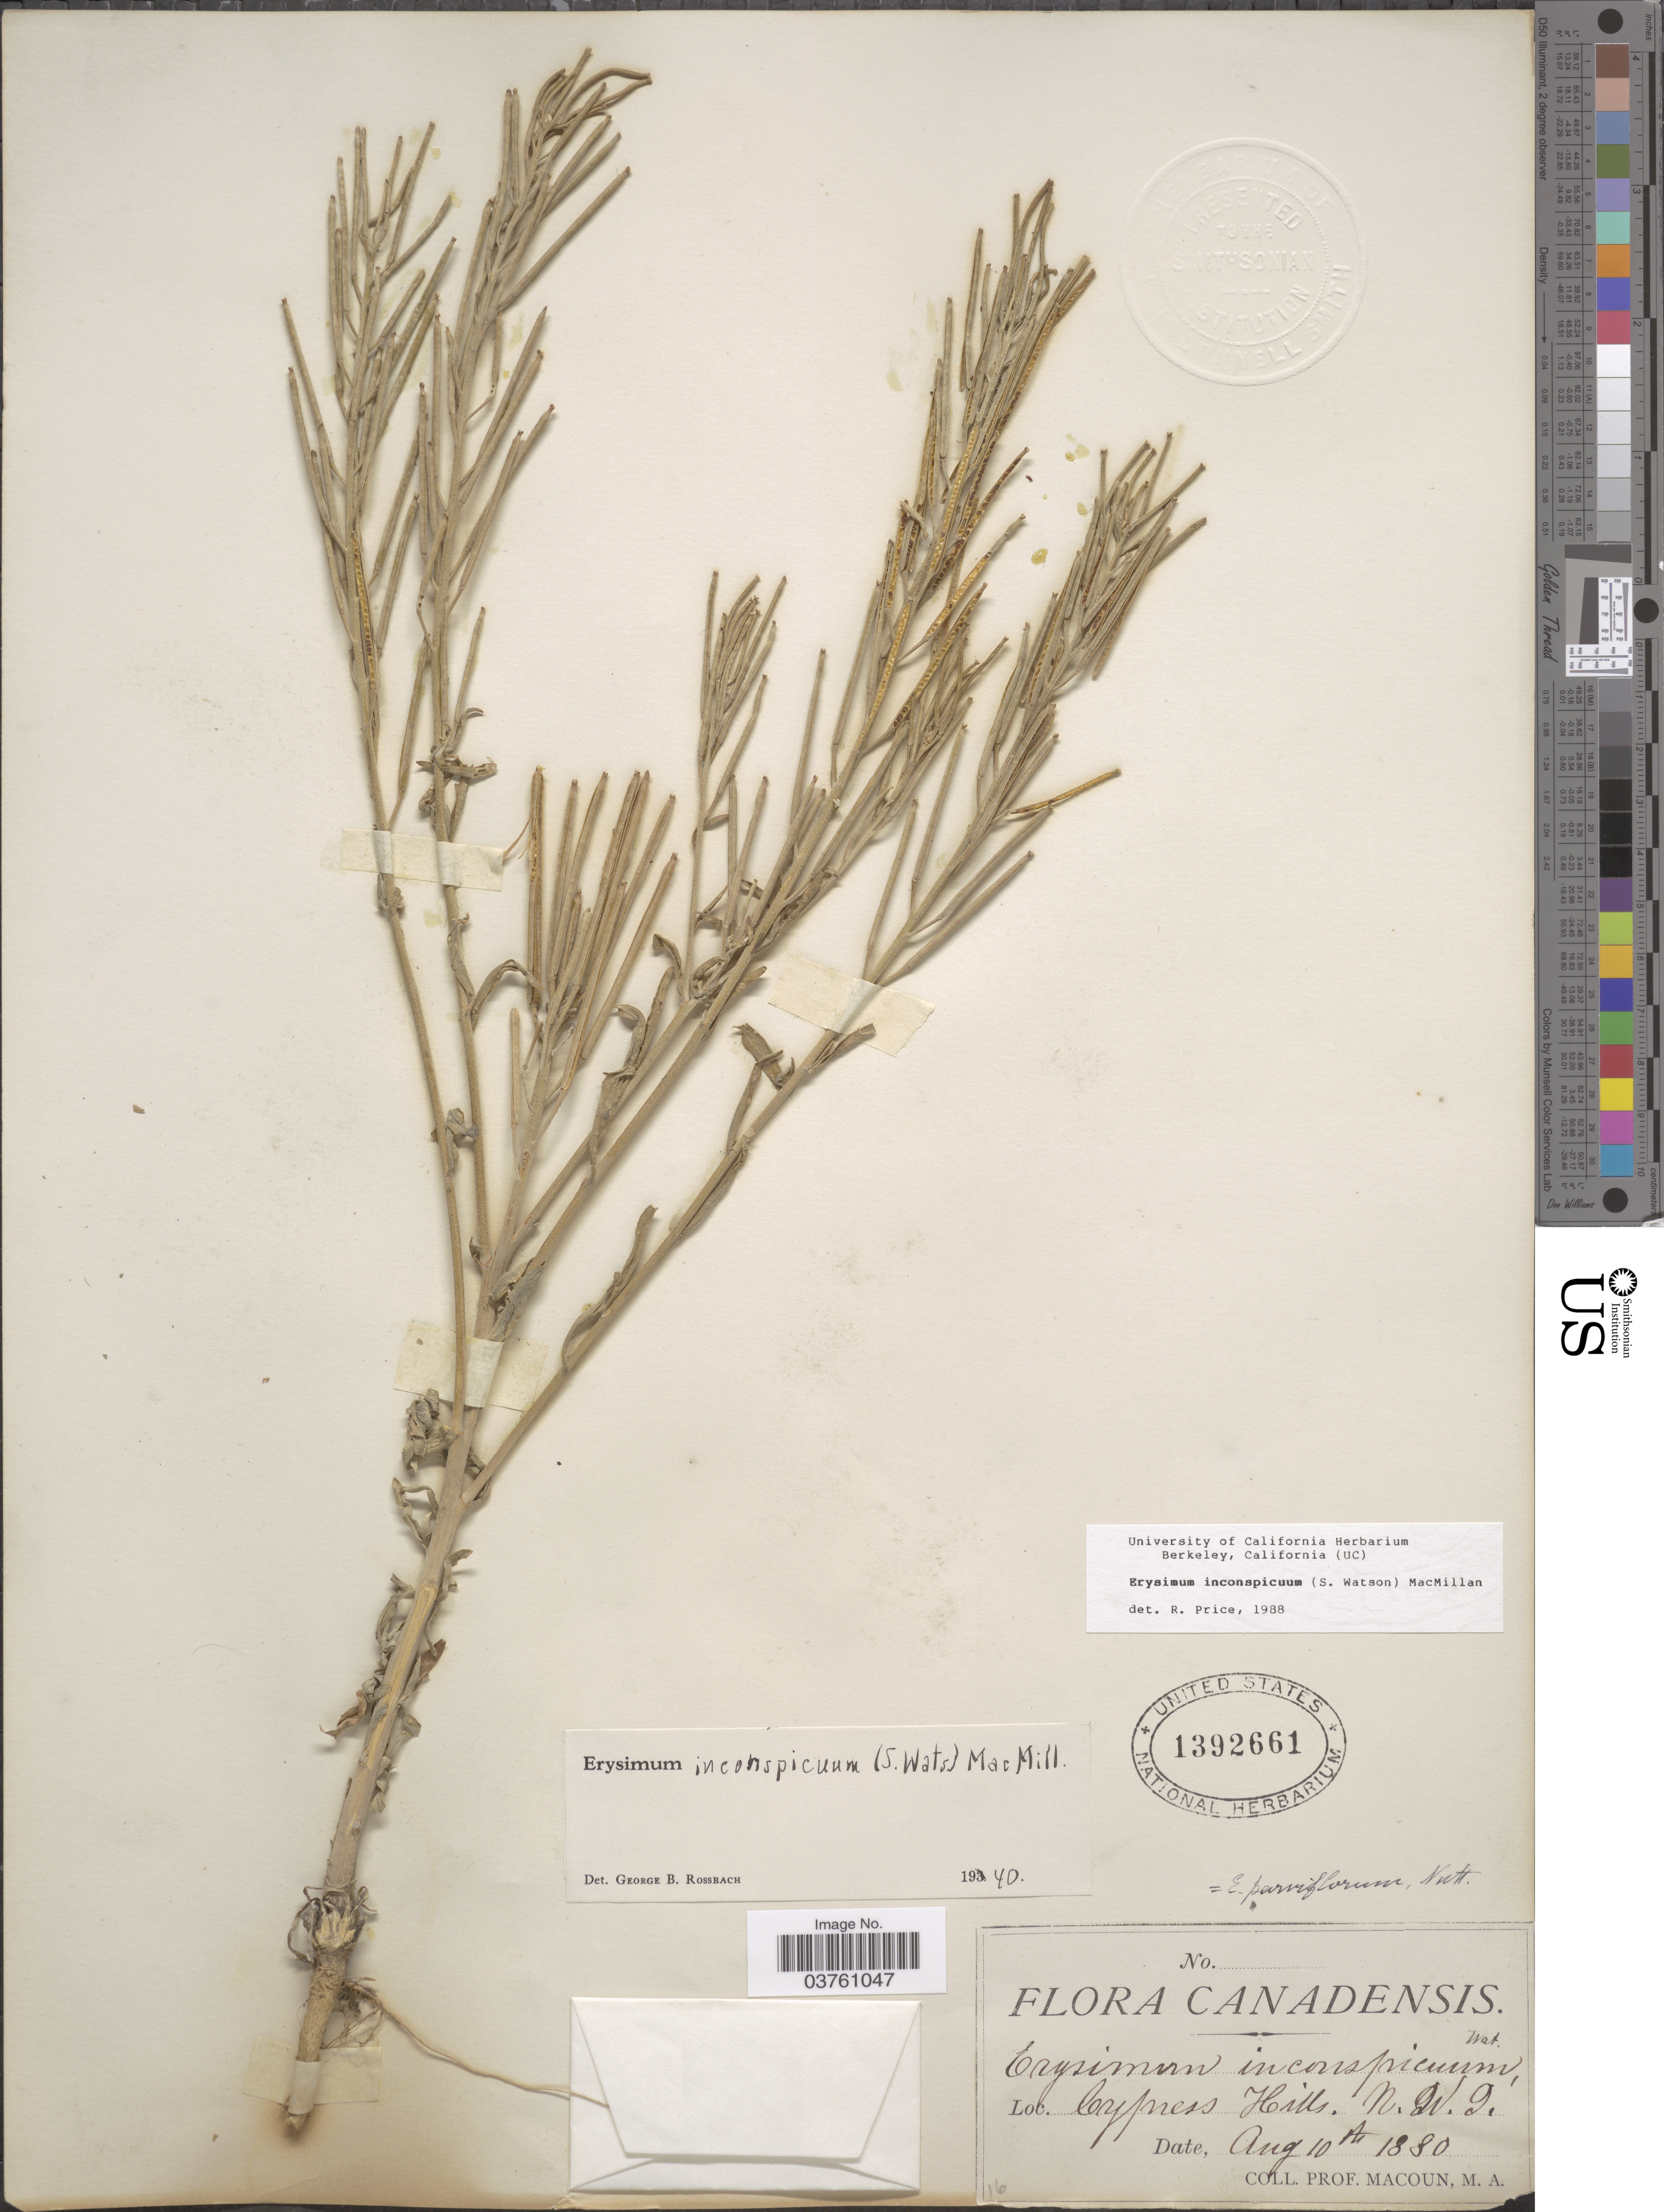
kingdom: Plantae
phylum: Tracheophyta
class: Magnoliopsida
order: Brassicales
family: Brassicaceae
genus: Erysimum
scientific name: Erysimum inconspicuum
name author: (S. Watson) MacMill.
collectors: M. Macoun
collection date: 1880-08-10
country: Canada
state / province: Northwest Territories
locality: Cypress Hills.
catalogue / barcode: US 1392661